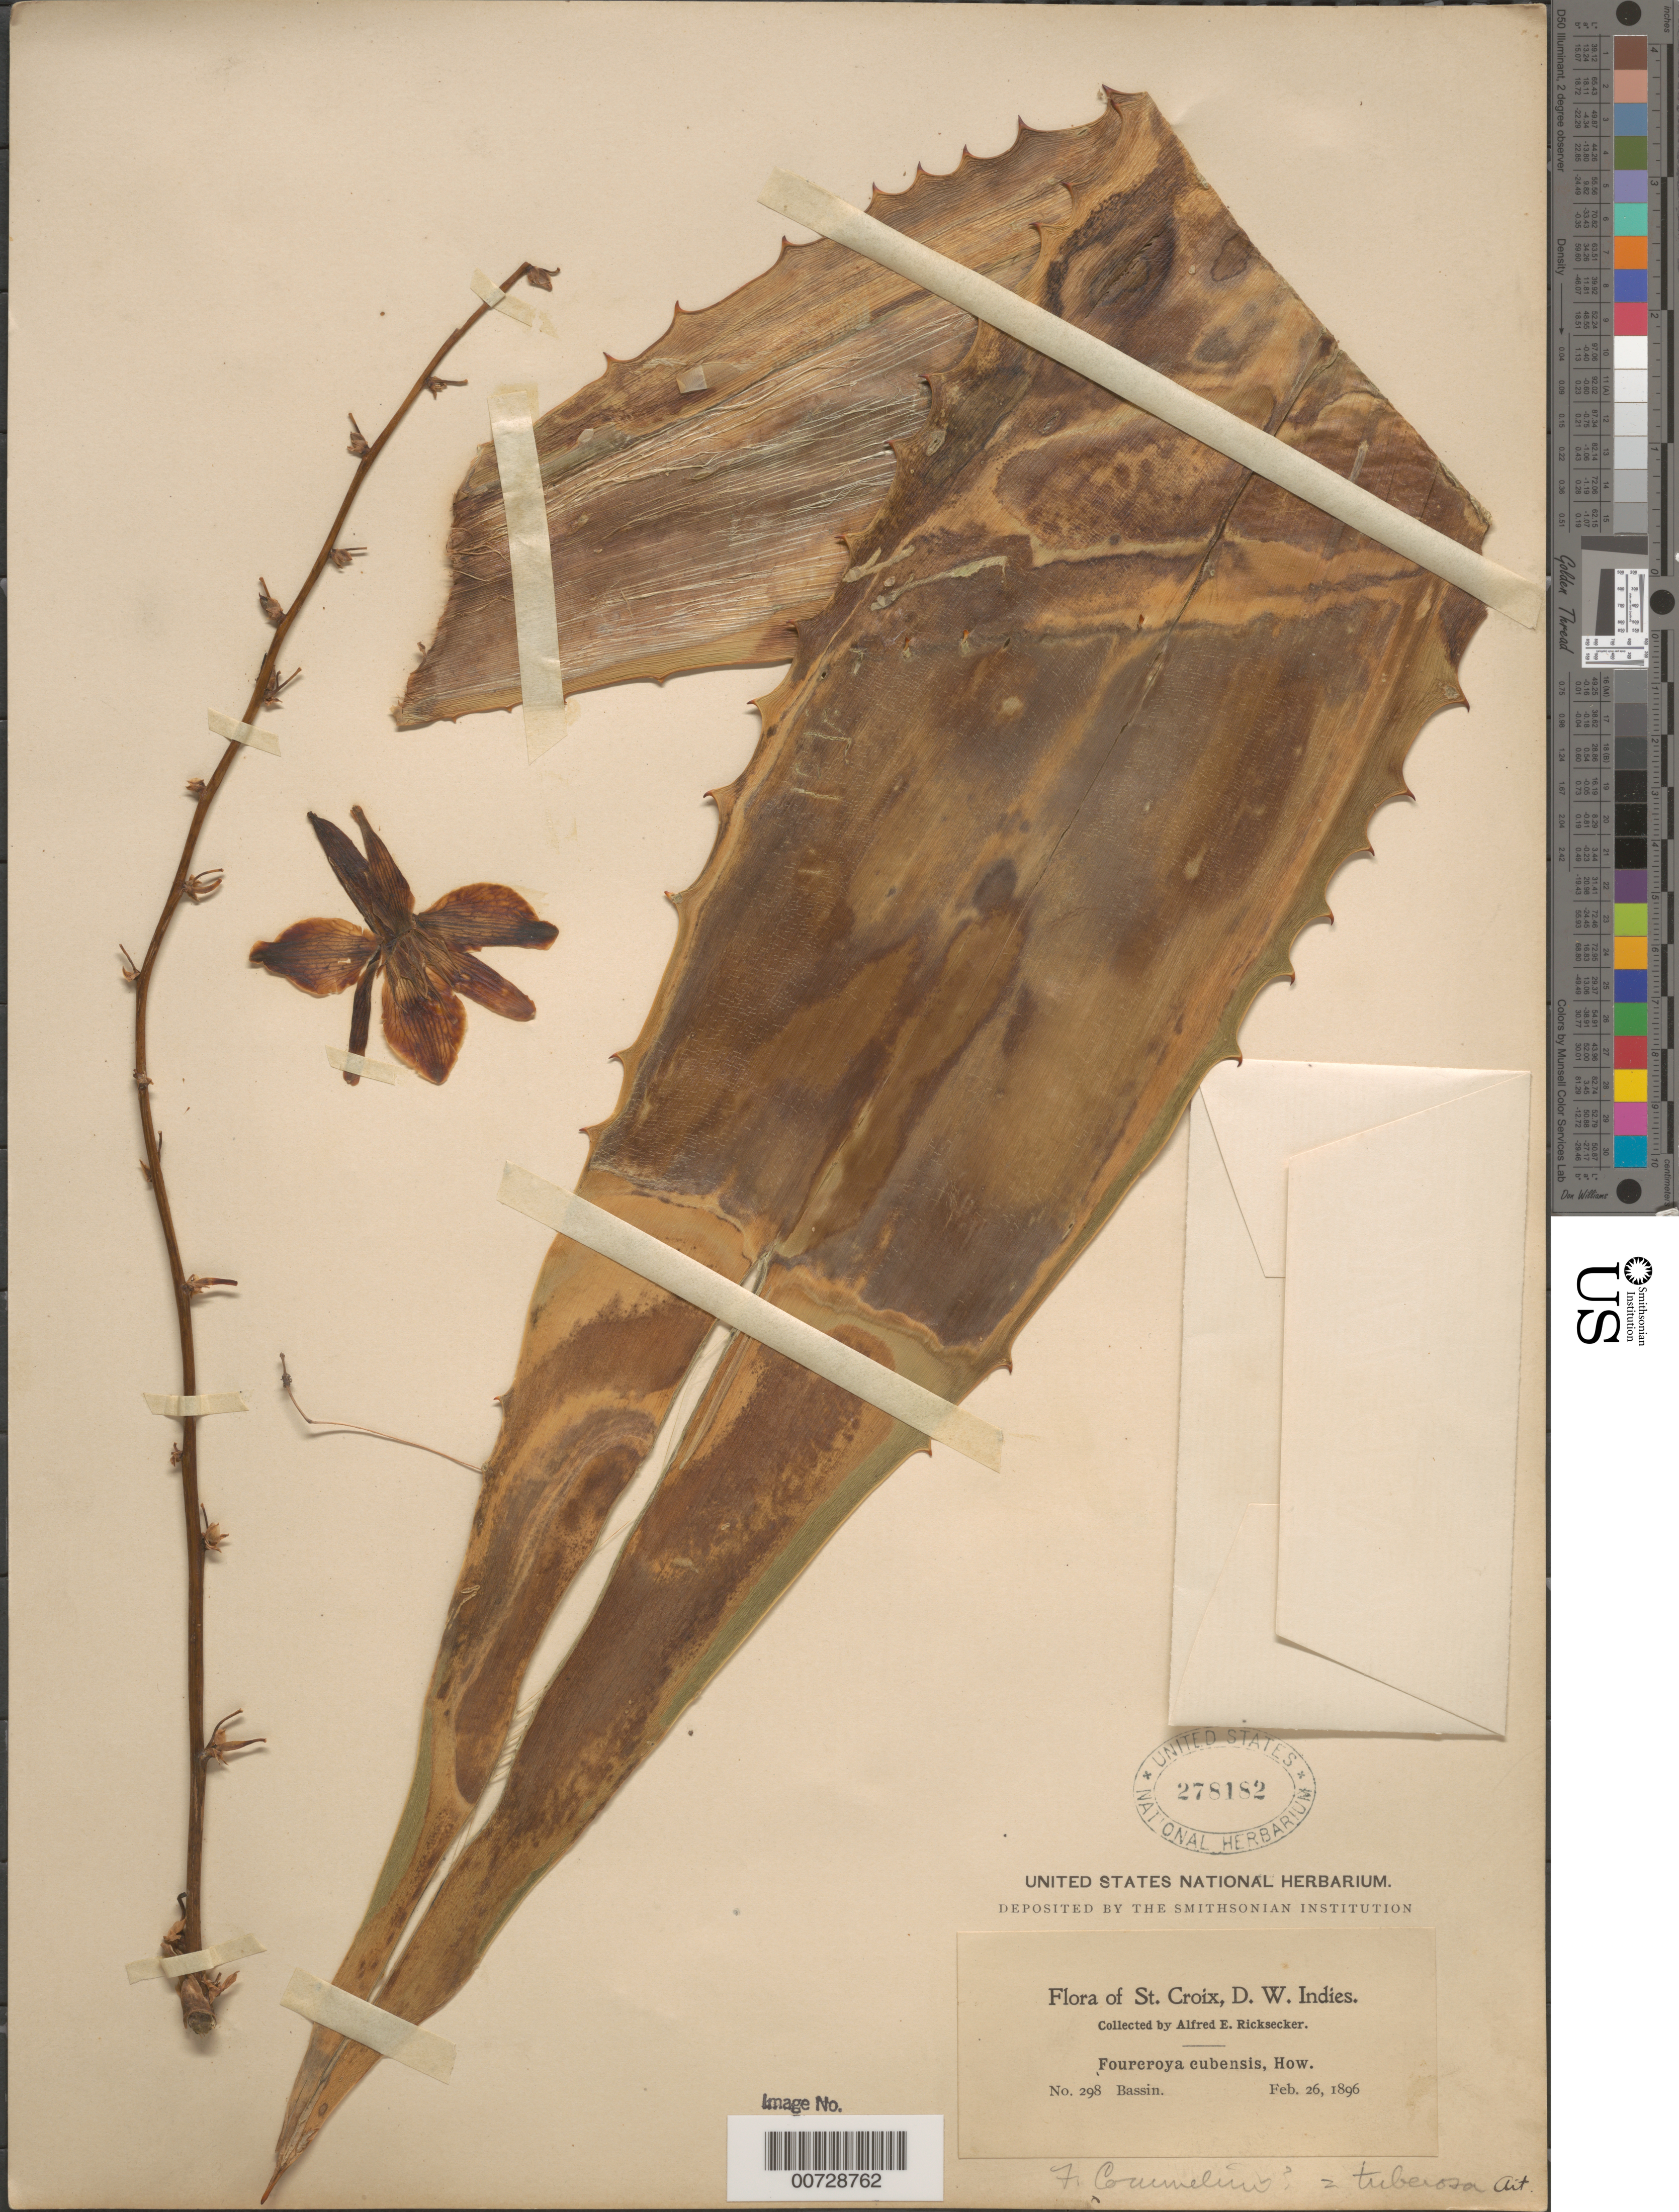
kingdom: Plantae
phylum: Tracheophyta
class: Liliopsida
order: Asparagales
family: Asparagaceae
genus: Furcraea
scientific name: Furcraea tuberosa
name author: (Mill.) W.T. Aiton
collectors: A. E. Ricksecker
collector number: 298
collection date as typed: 26 Feb 1896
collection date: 1896-02-26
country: U.S. Virgin Islands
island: St. Croix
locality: Bassin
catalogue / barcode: US 278182